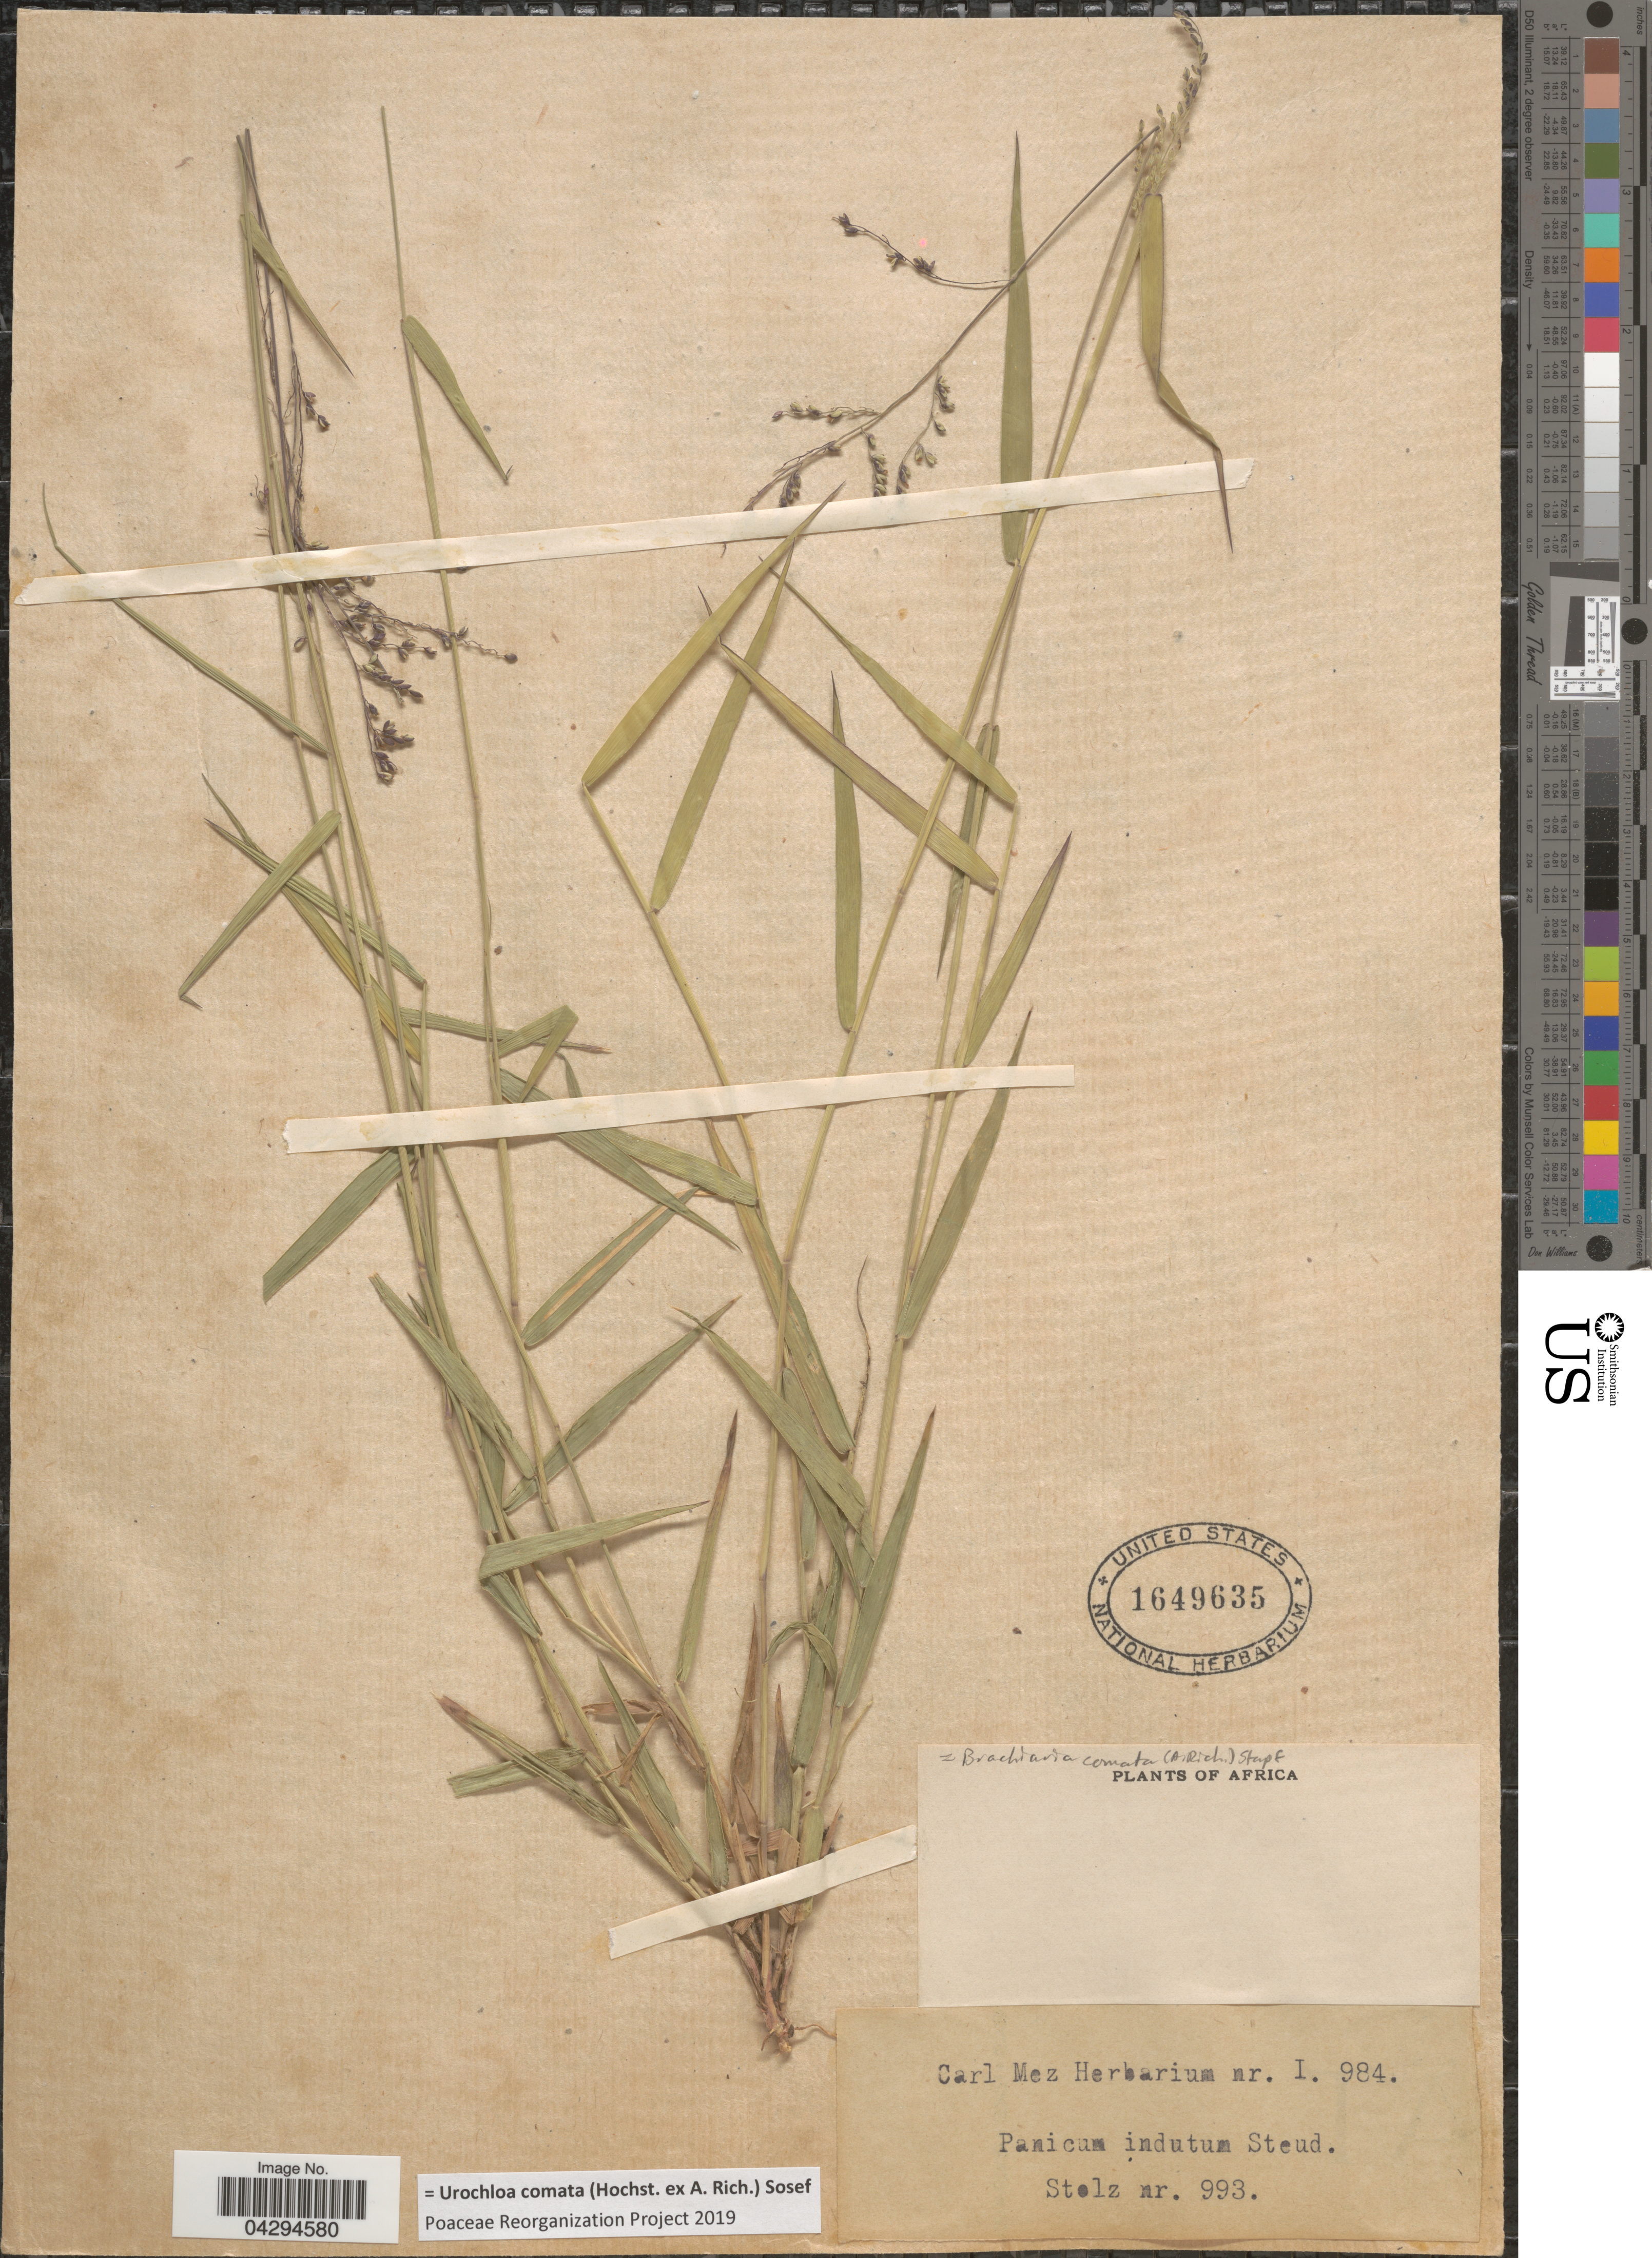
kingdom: Plantae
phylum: Tracheophyta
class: Liliopsida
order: Poales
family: Poaceae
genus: Urochloa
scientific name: Urochloa comata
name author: (Hochst. ex A. Rich.) Sosef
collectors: Stolz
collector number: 993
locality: Africa.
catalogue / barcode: US 1649635